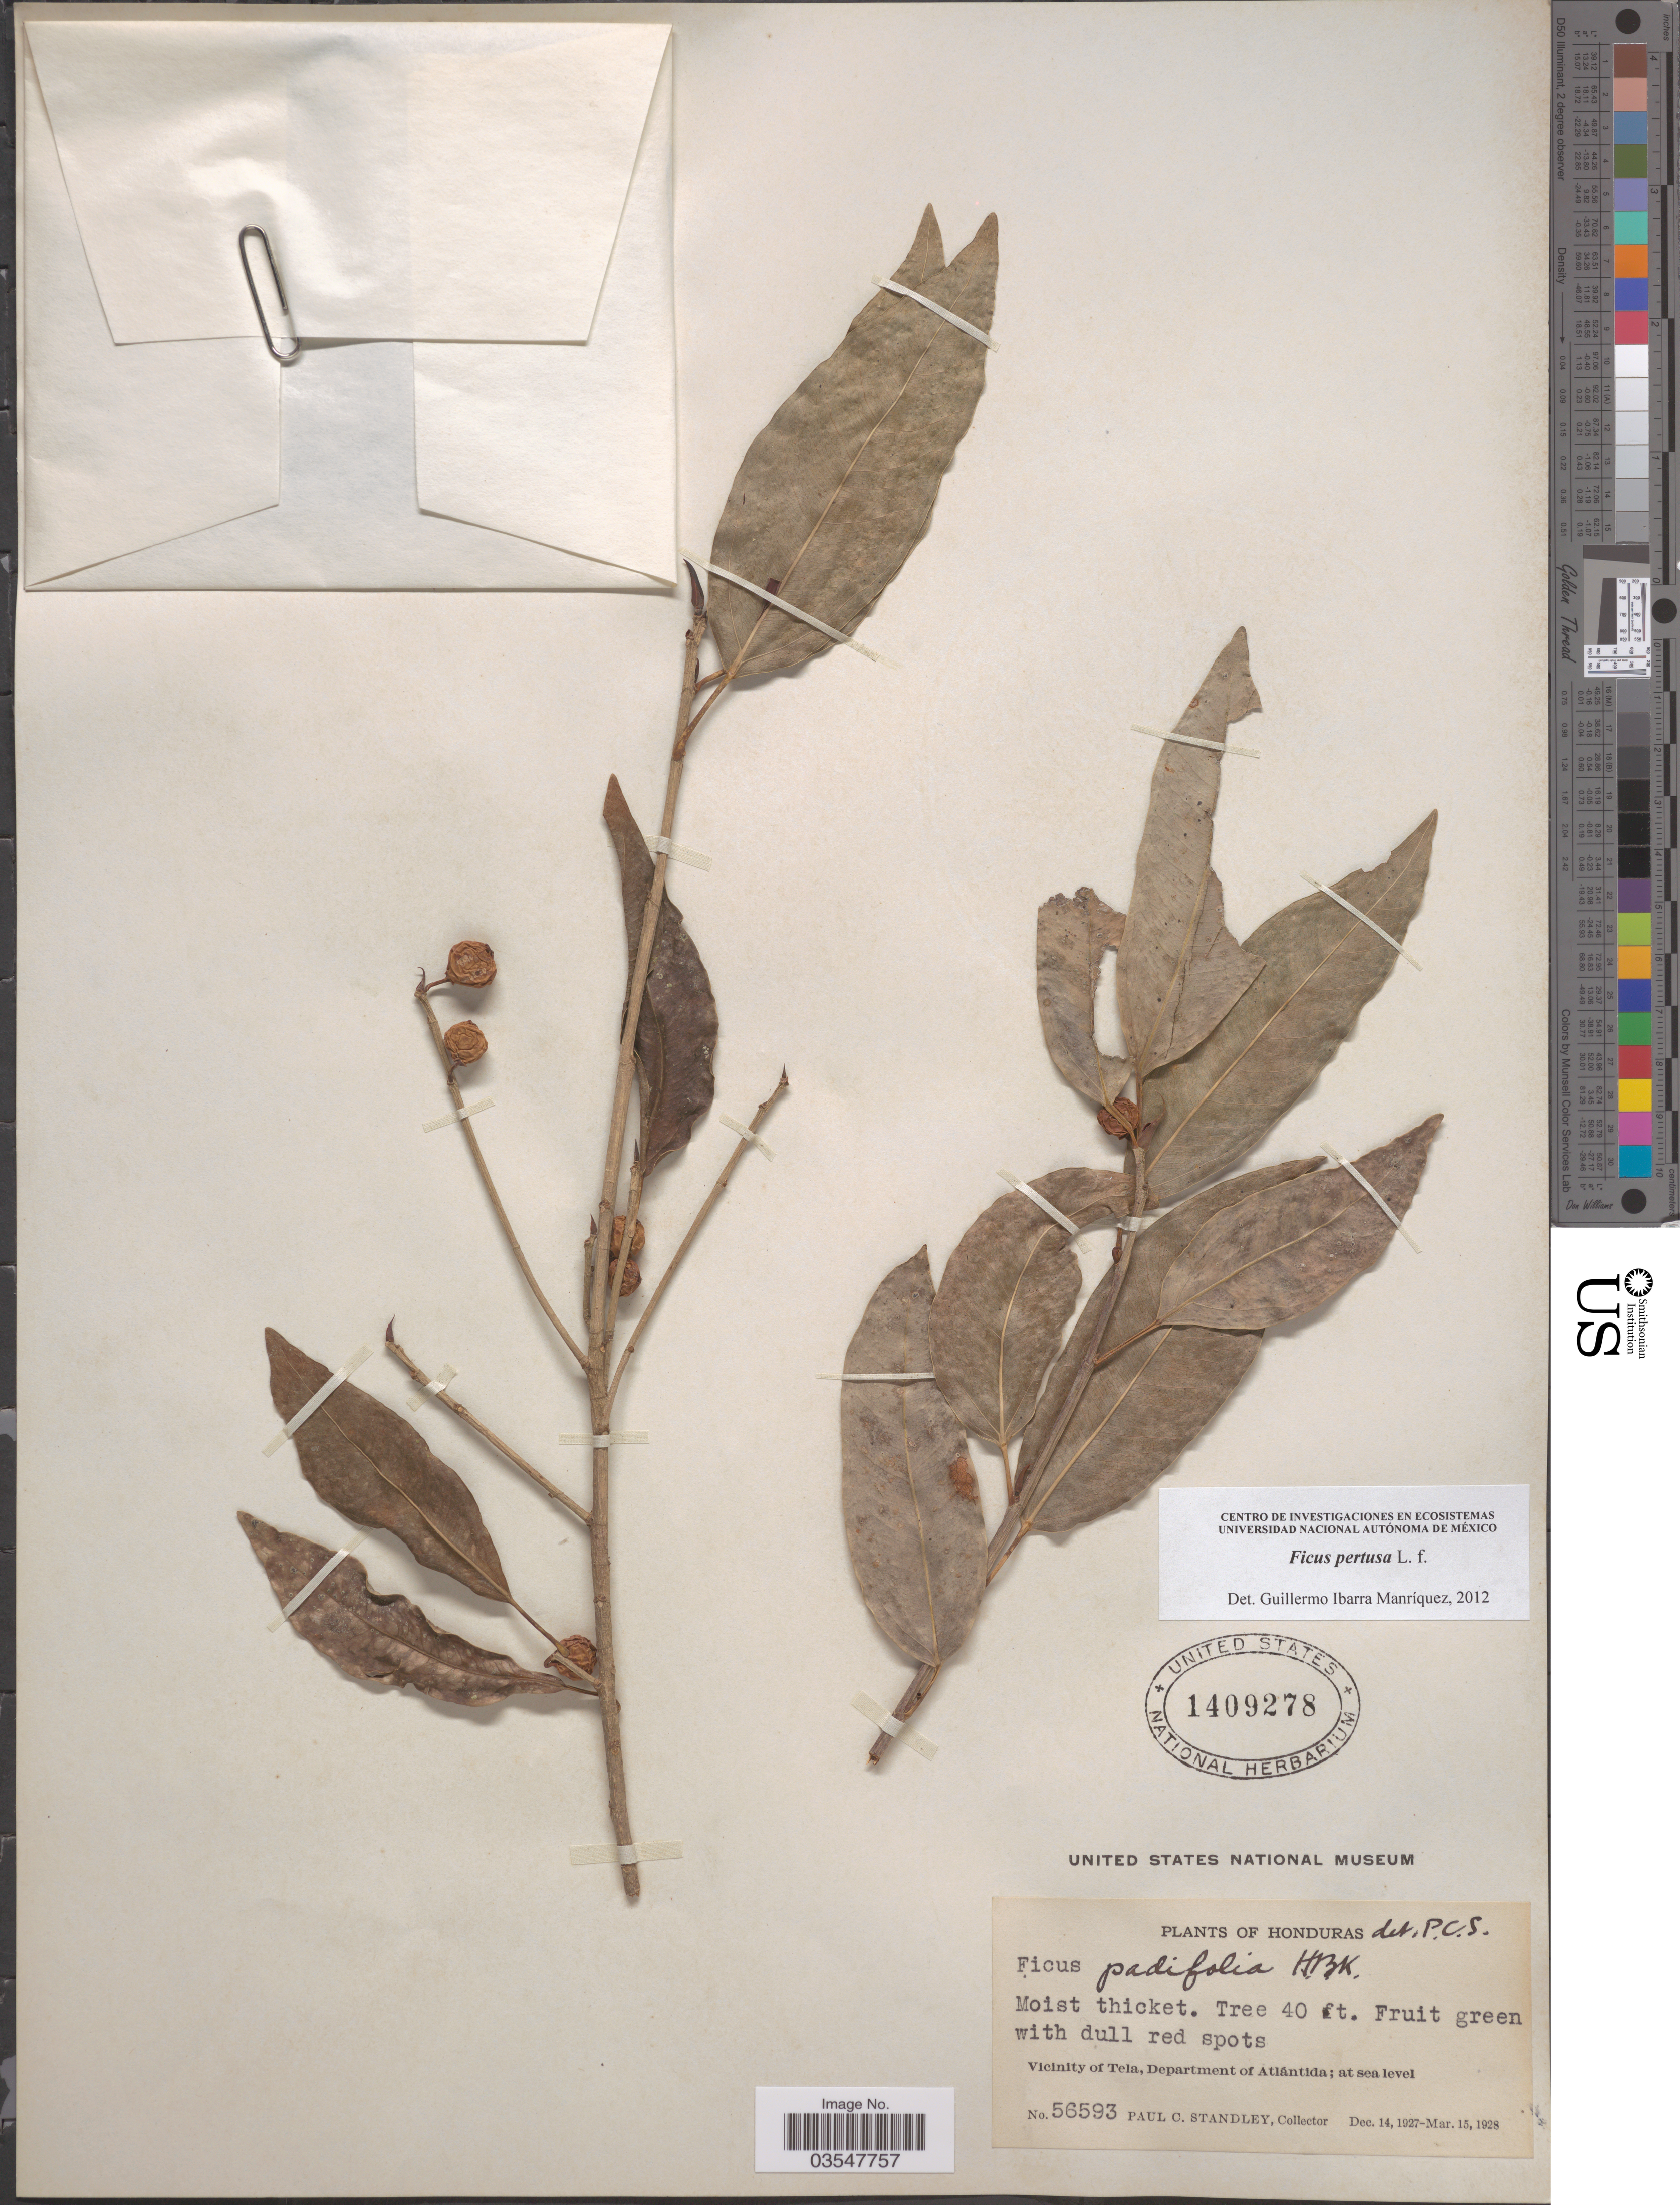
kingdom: Plantae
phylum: Tracheophyta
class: Magnoliopsida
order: Rosales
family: Moraceae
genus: Ficus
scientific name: Ficus pertusa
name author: L. f.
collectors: P. C. Standley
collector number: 56593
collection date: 1927-12-14/1928-03-15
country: Honduras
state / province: Atlantida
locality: Vicinity of Tela, Department of Atlántida.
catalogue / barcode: US 1409278